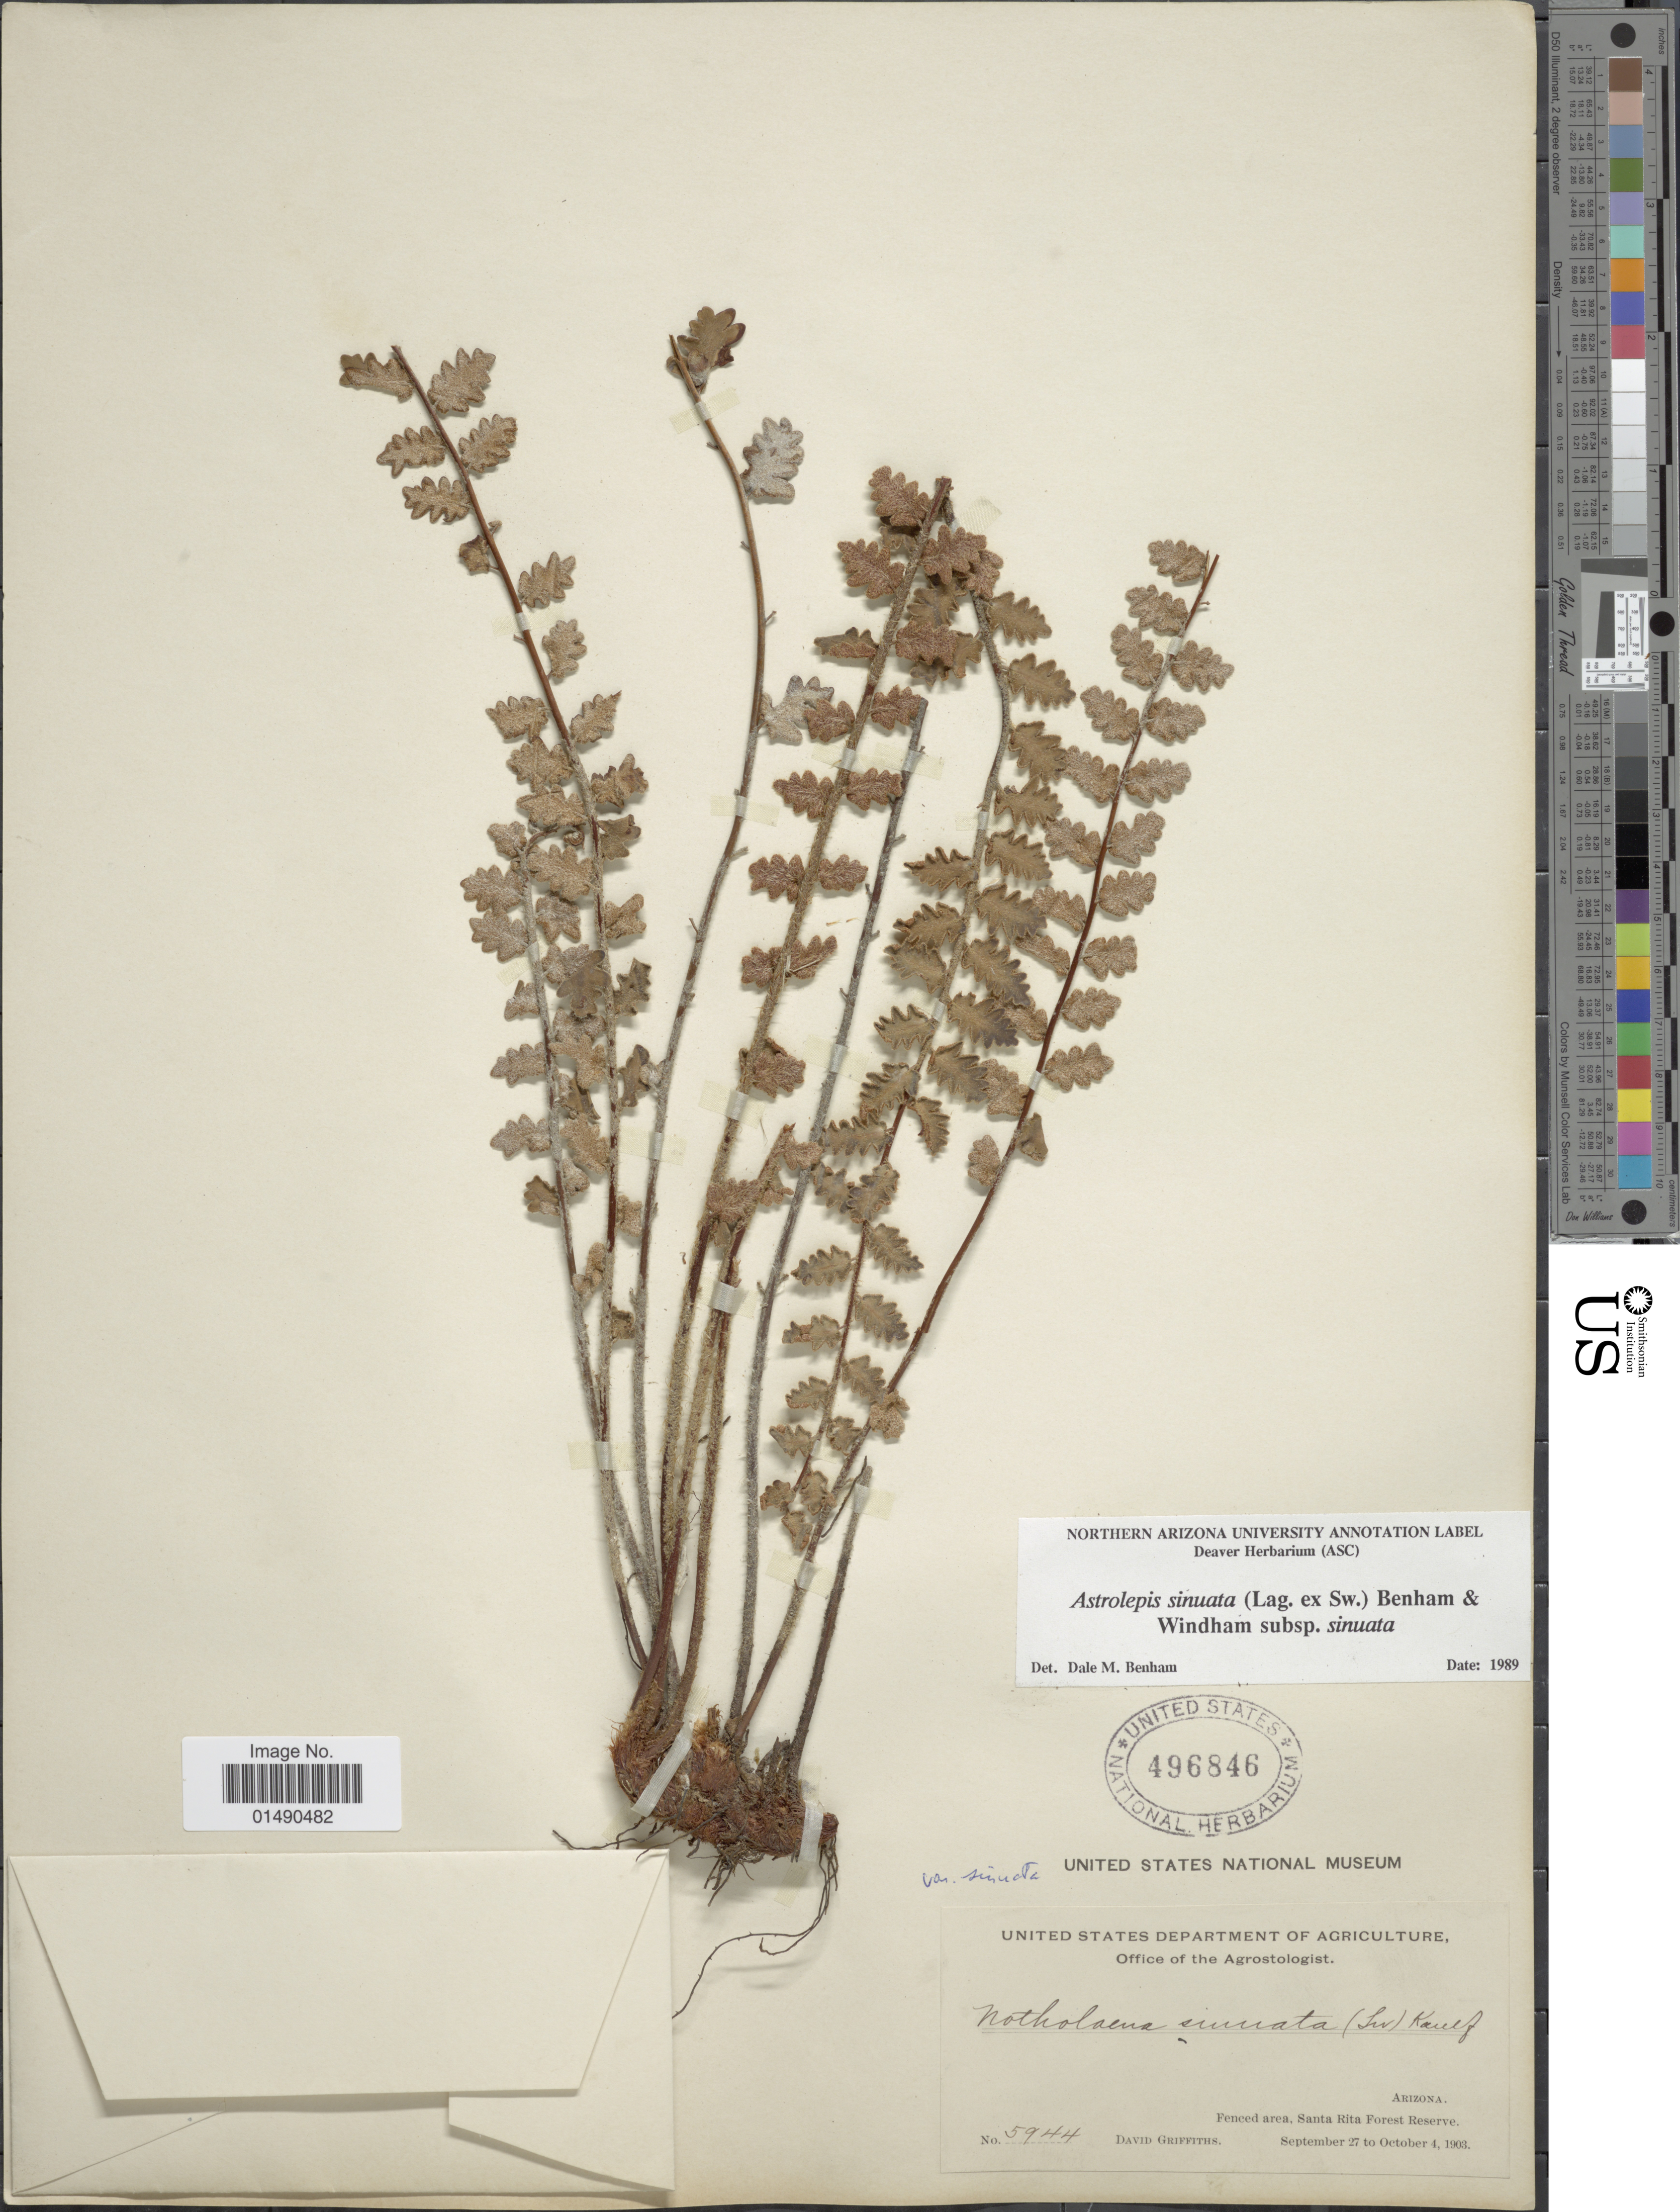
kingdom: Plantae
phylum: Tracheophyta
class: Polypodiopsida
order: Polypodiales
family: Pteridaceae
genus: Astrolepis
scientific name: Astrolepis sinuata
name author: (Lag. ex Sw.) D.M. Benham & Windham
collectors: D. Griffiths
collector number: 5944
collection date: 1903-09-27/1903-10-04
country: United States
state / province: Arizona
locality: Fenced area, Santa Rita Forest Reserve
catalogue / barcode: US 496846